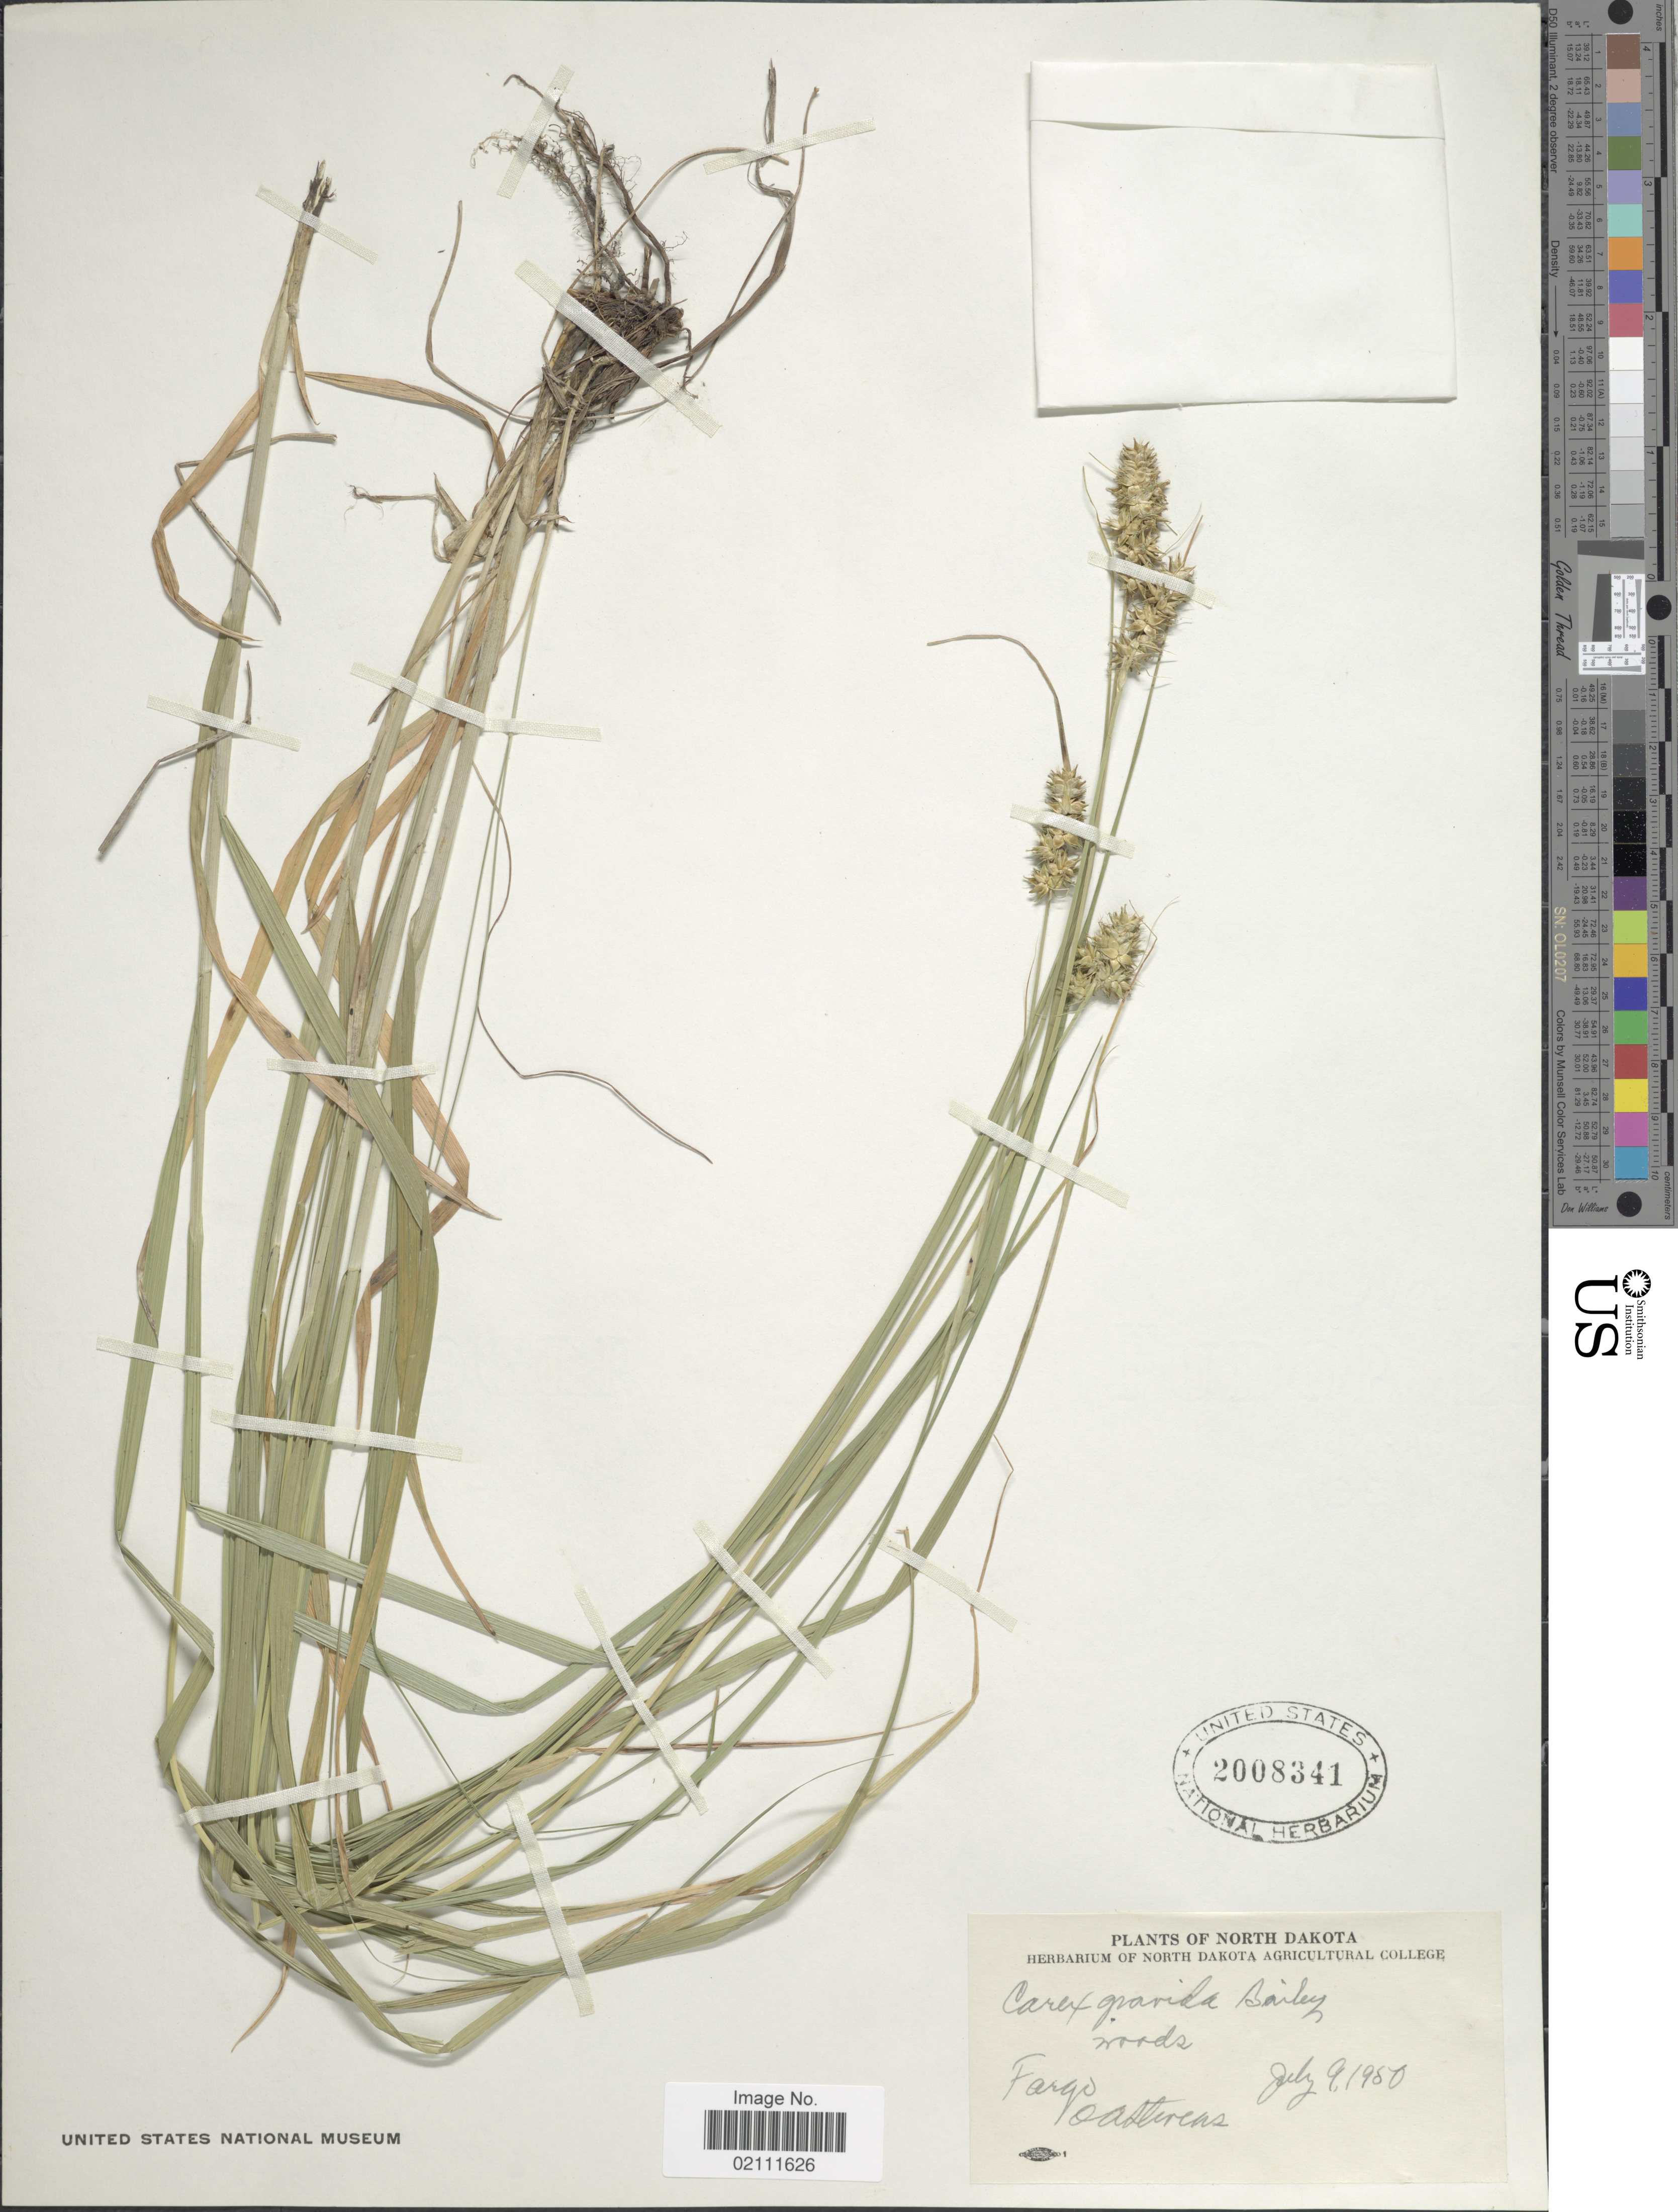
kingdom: Plantae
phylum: Tracheophyta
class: Liliopsida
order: Poales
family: Cyperaceae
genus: Carex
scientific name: Carex gravida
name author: L.H. Bailey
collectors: O. A. Stevens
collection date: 1950-07-09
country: United States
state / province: North Dakota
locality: Fargo, woods.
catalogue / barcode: US 2008341